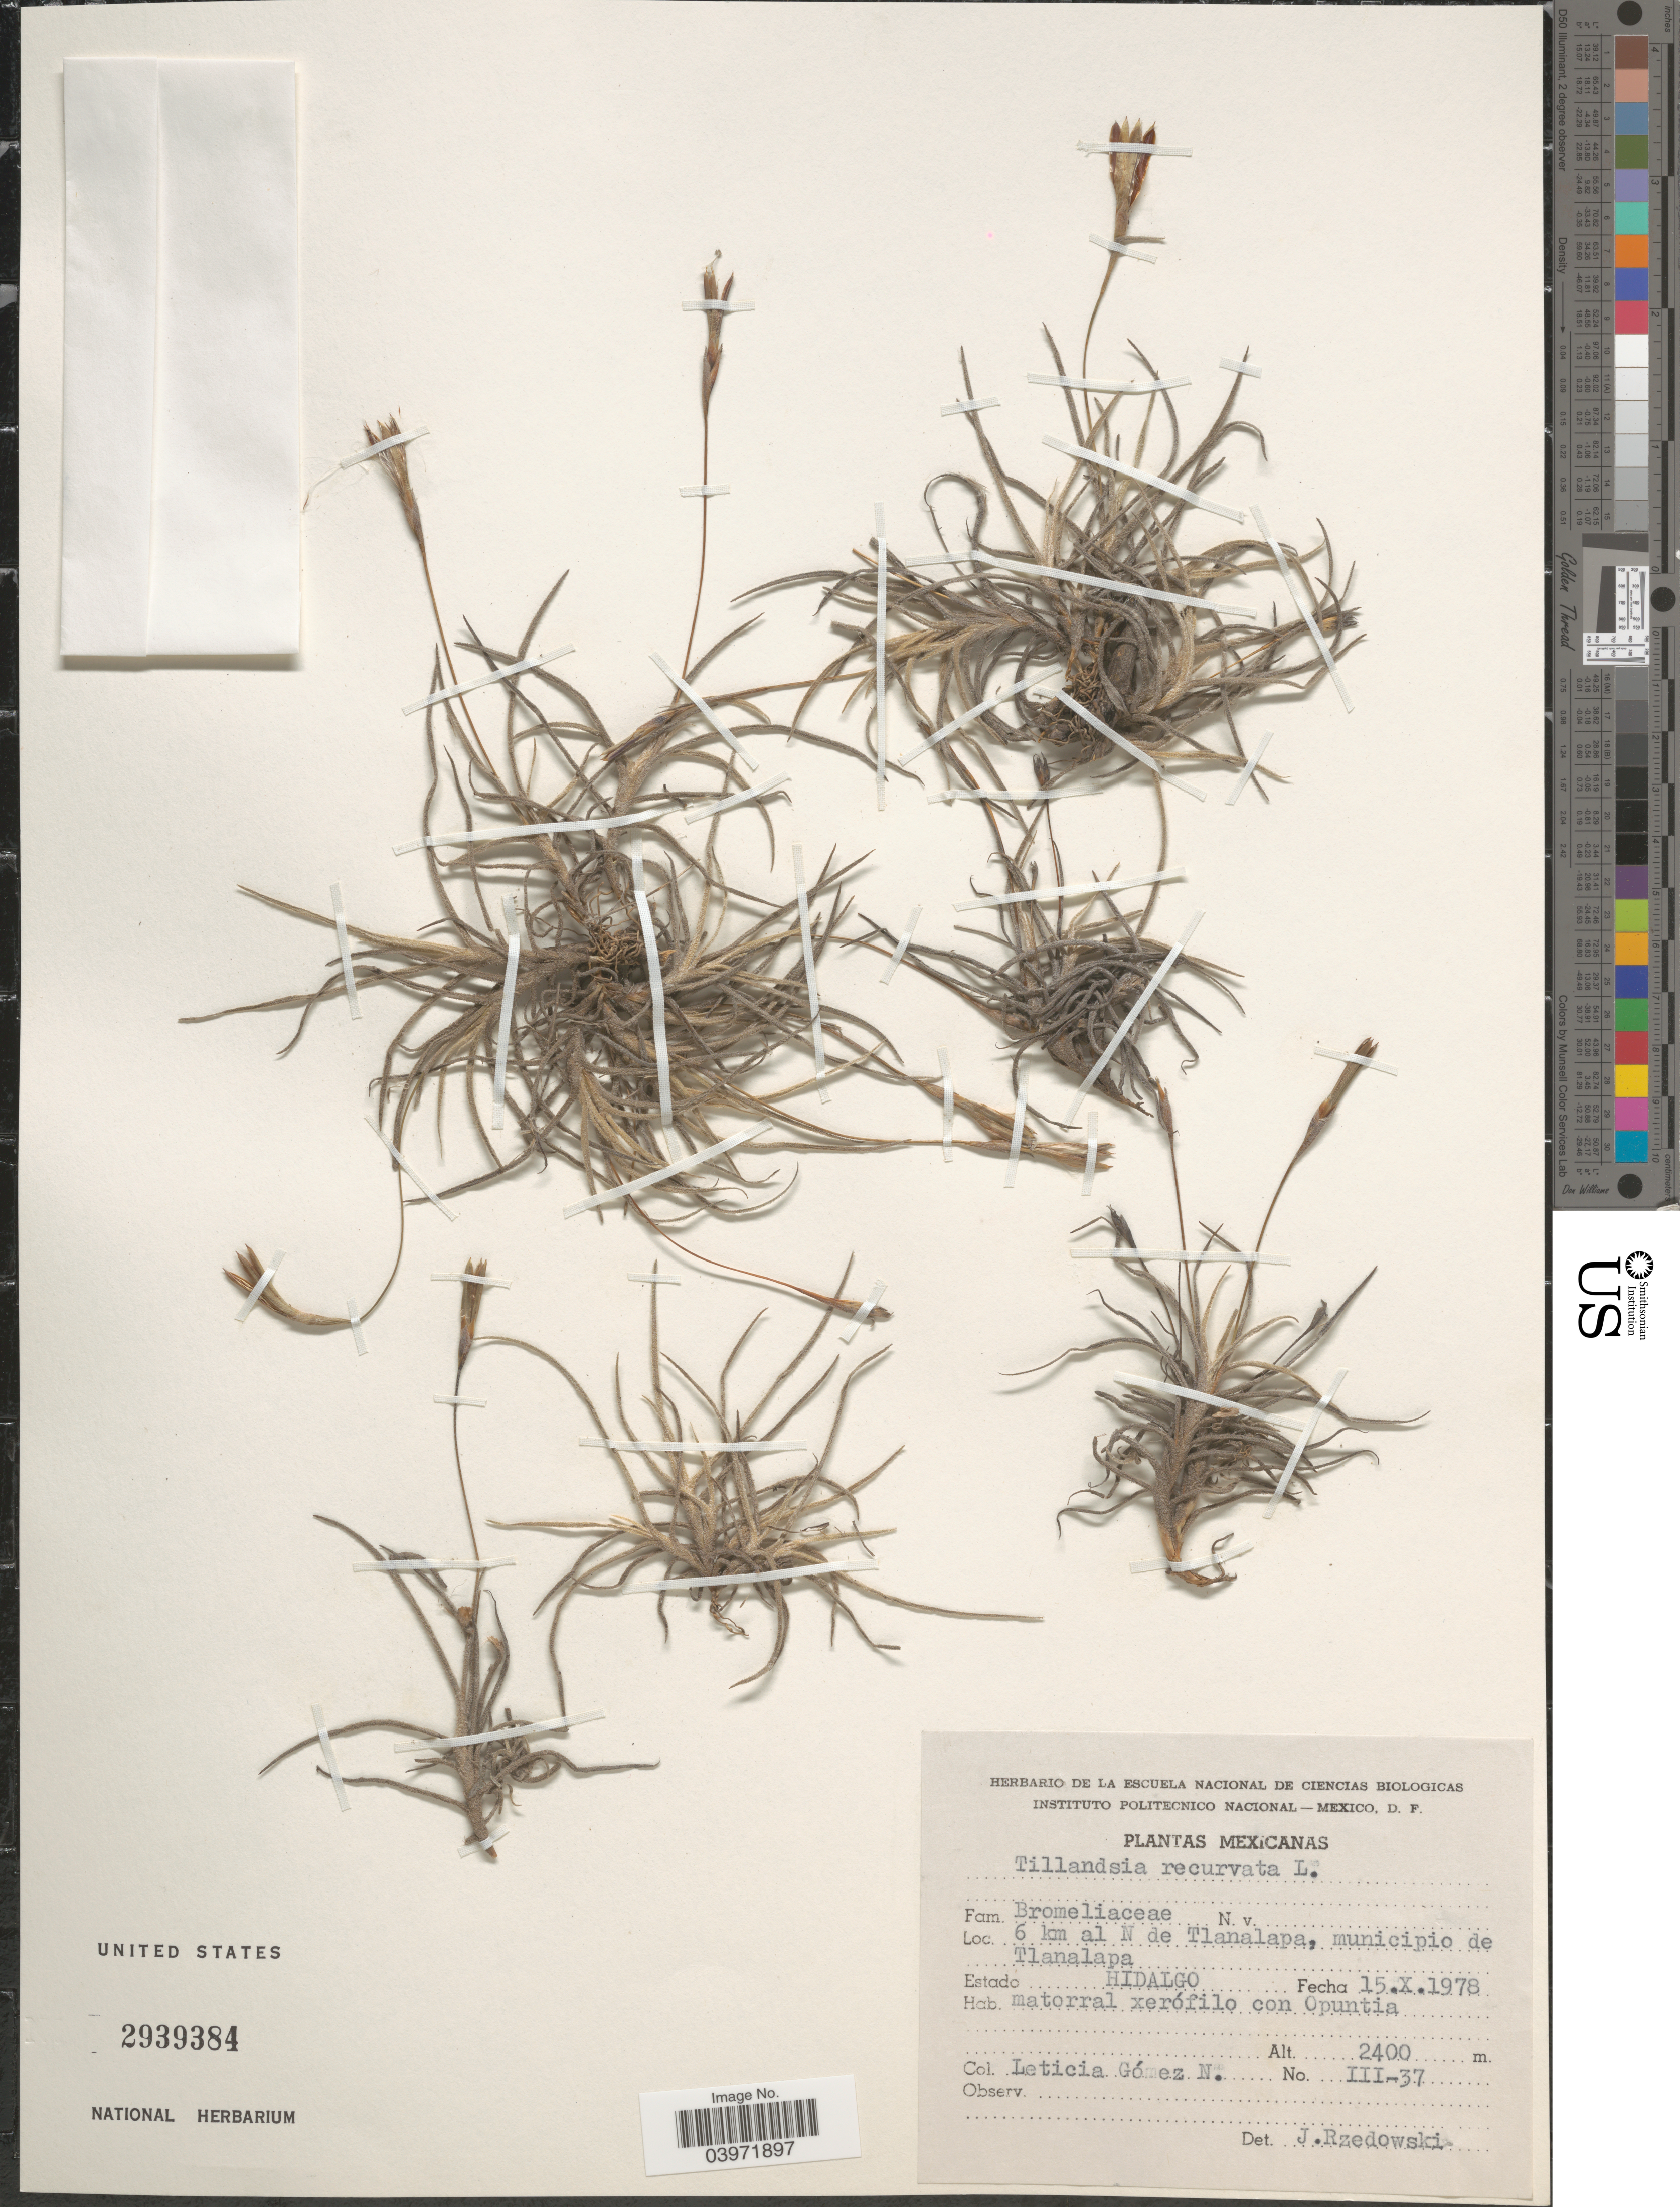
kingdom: Plantae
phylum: Tracheophyta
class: Liliopsida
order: Poales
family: Bromeliaceae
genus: Tillandsia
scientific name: Tillandsia recurvata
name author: L.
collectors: L. Gomez-N.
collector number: III-37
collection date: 1978-10-15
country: Mexico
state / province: Hidalgo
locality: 6 km al N de Tlanalapa, municipio de Tlanalapa.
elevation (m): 2400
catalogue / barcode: US 2939384